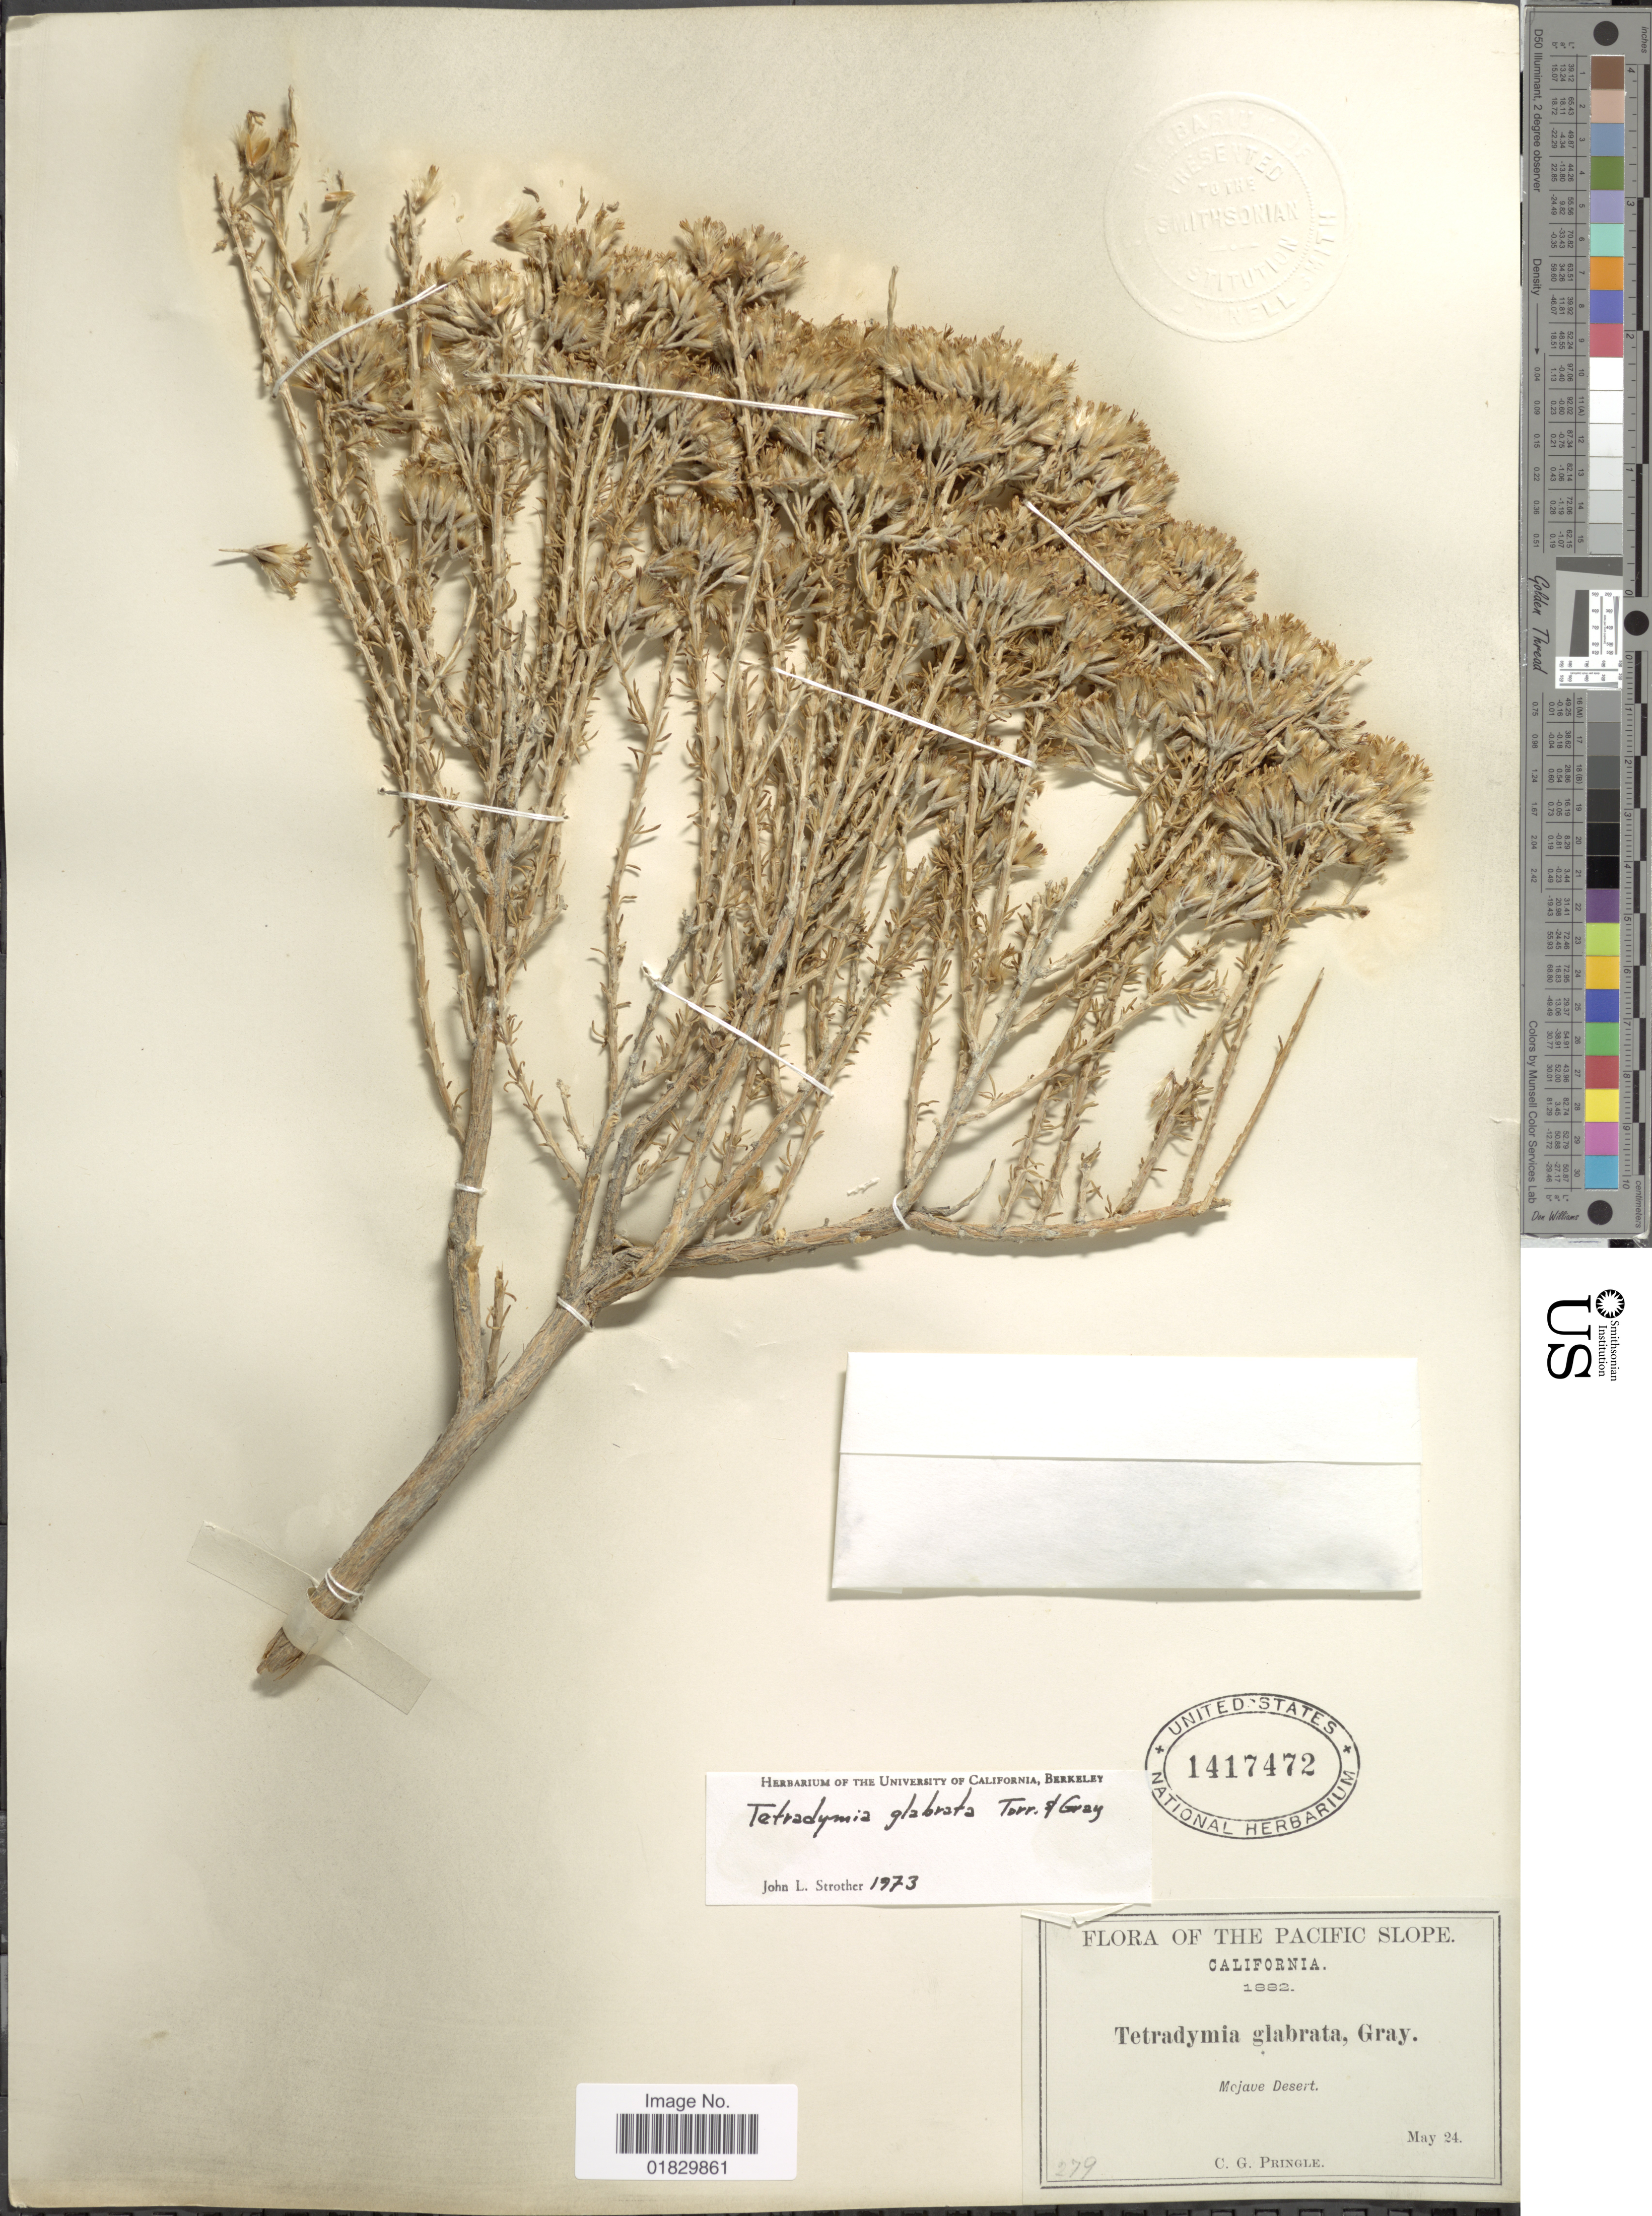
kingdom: Plantae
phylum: Tracheophyta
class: Magnoliopsida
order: Asterales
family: Asteraceae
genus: Tetradymia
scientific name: Tetradymia glabrata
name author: Torr. & A. Gray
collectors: C. G. Pringle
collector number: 279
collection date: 1882-05-24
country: United States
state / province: California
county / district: San Bernardino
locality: The Pacific Slope, Mojave Desert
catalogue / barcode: US 1417472